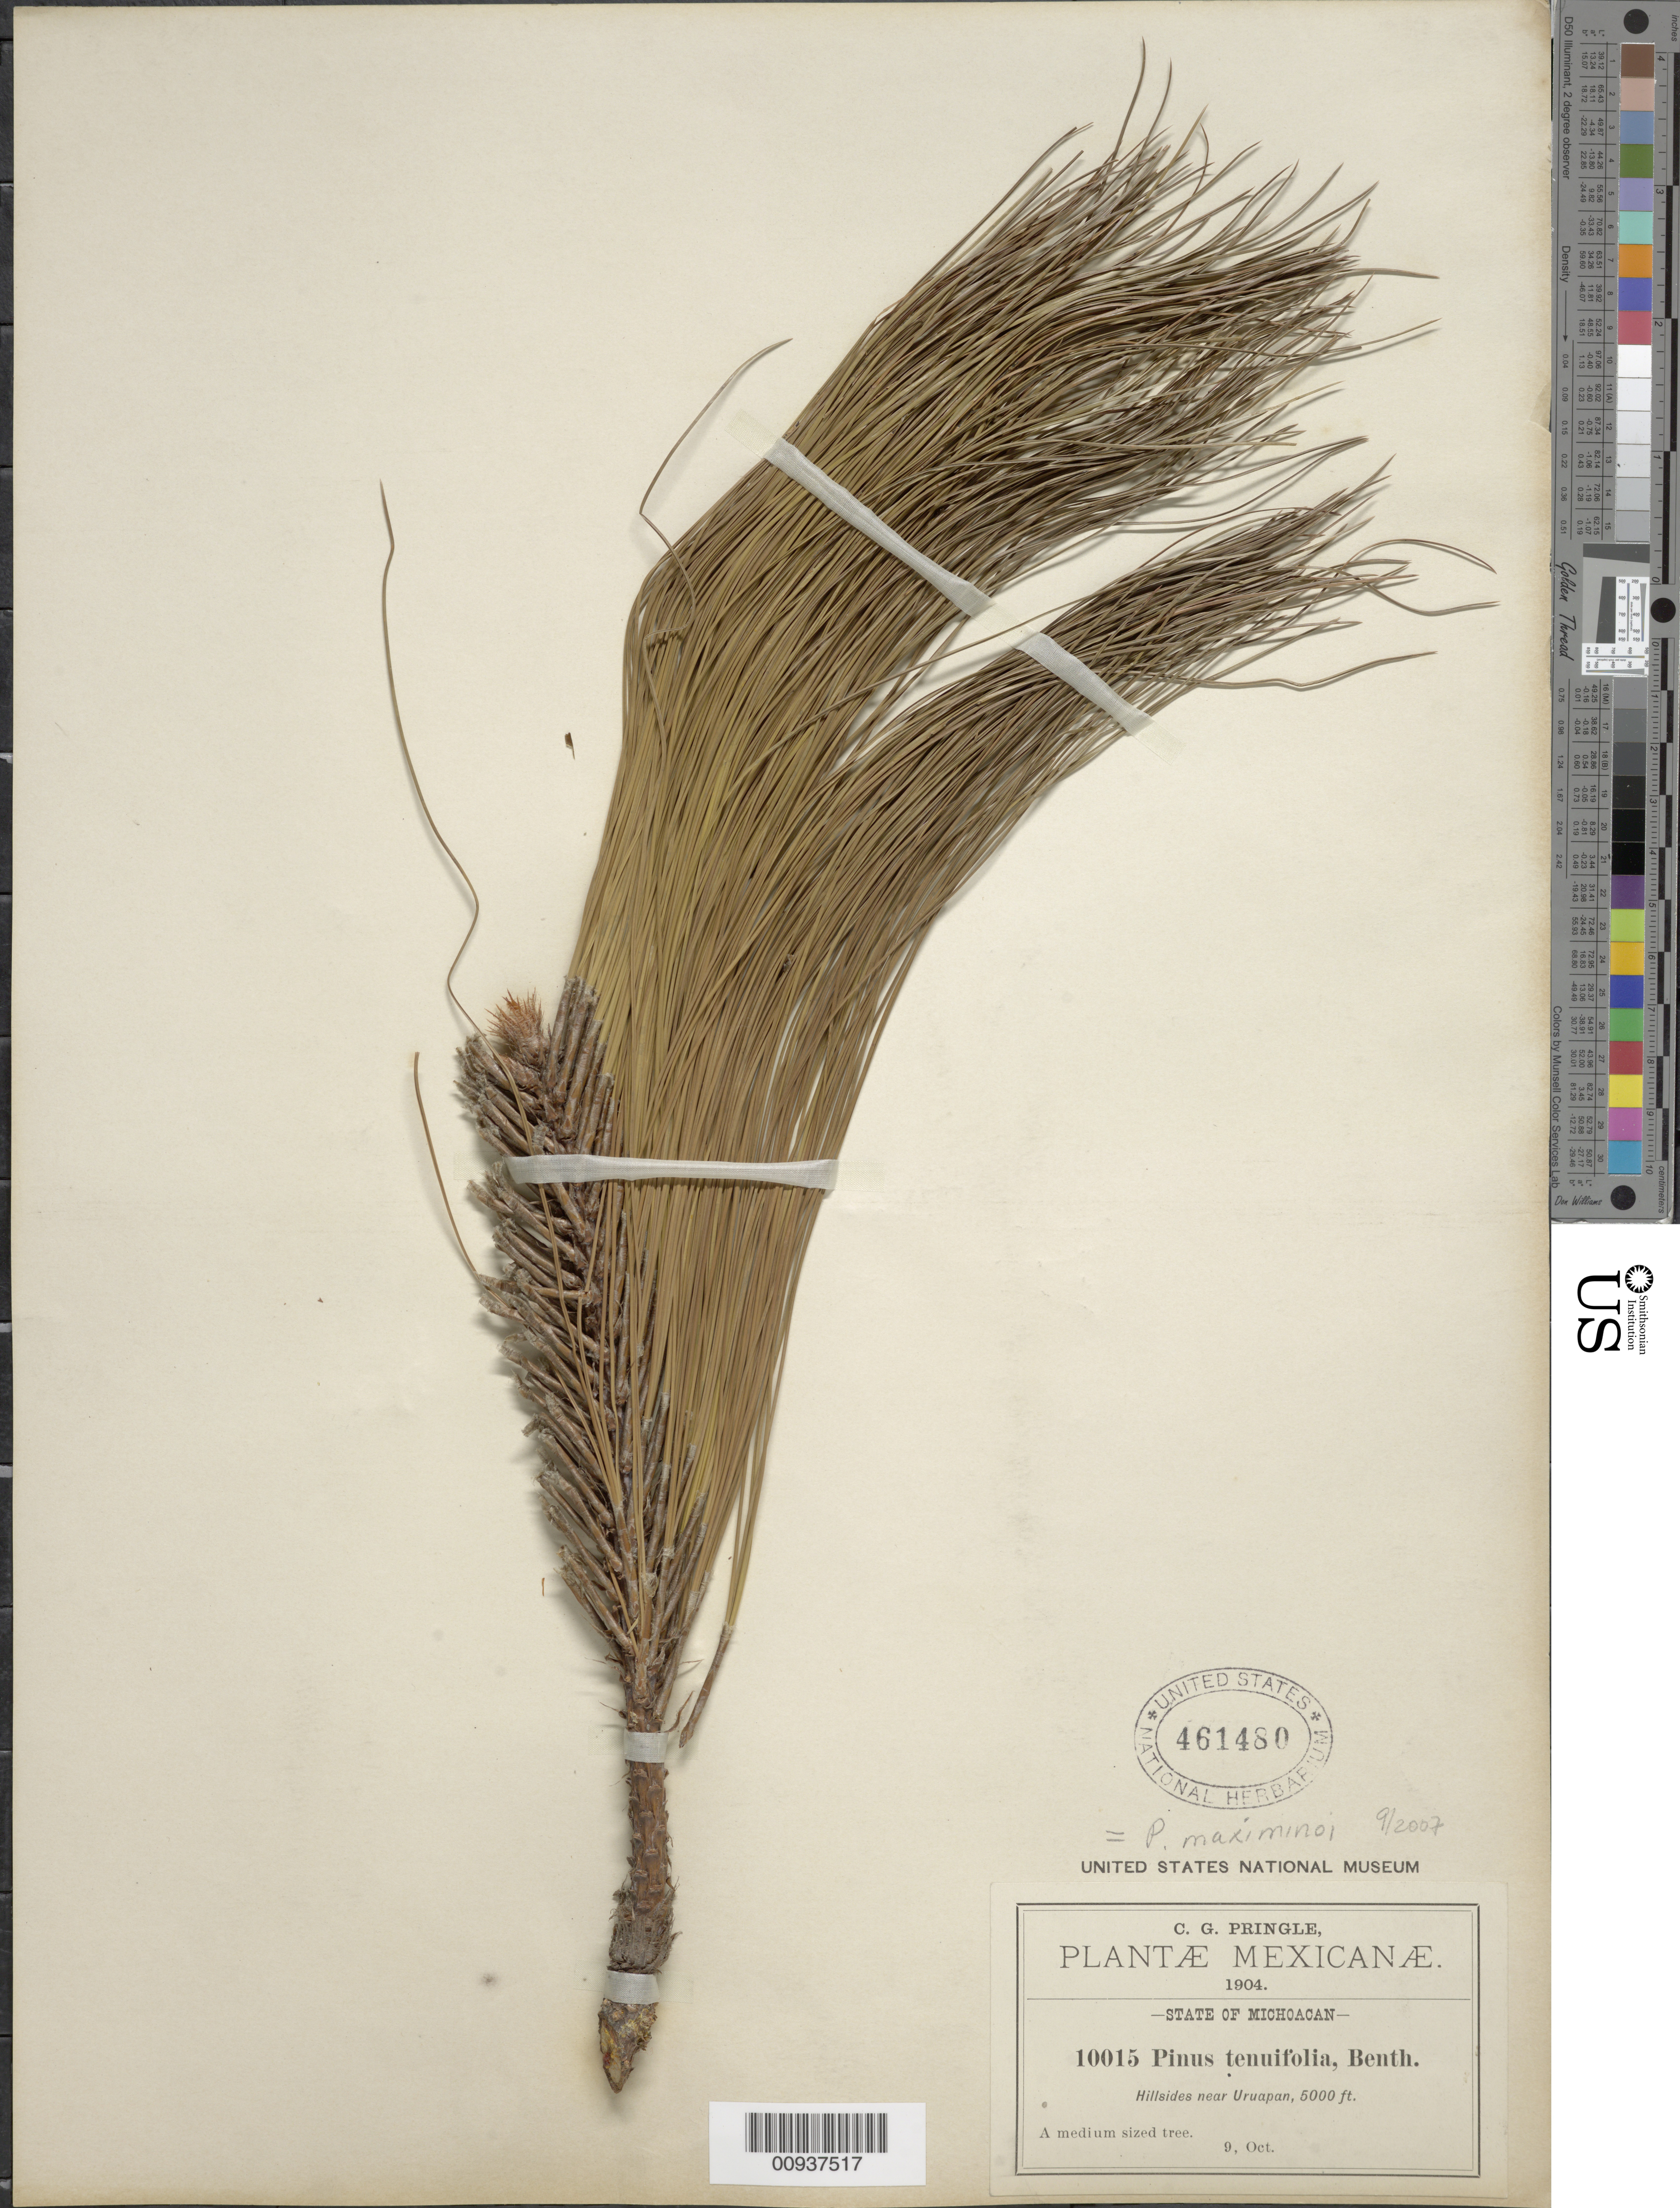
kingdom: Plantae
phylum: Tracheophyta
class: Pinopsida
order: Pinales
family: Pinaceae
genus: Pinus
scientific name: Pinus maximinoi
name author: H.E. Moore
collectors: C. G. Pringle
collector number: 10015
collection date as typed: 09 Oct 1904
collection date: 1904-10-09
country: Mexico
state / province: Michoacán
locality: Near Uruapan.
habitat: Hillsides.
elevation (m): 1524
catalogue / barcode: US 461480